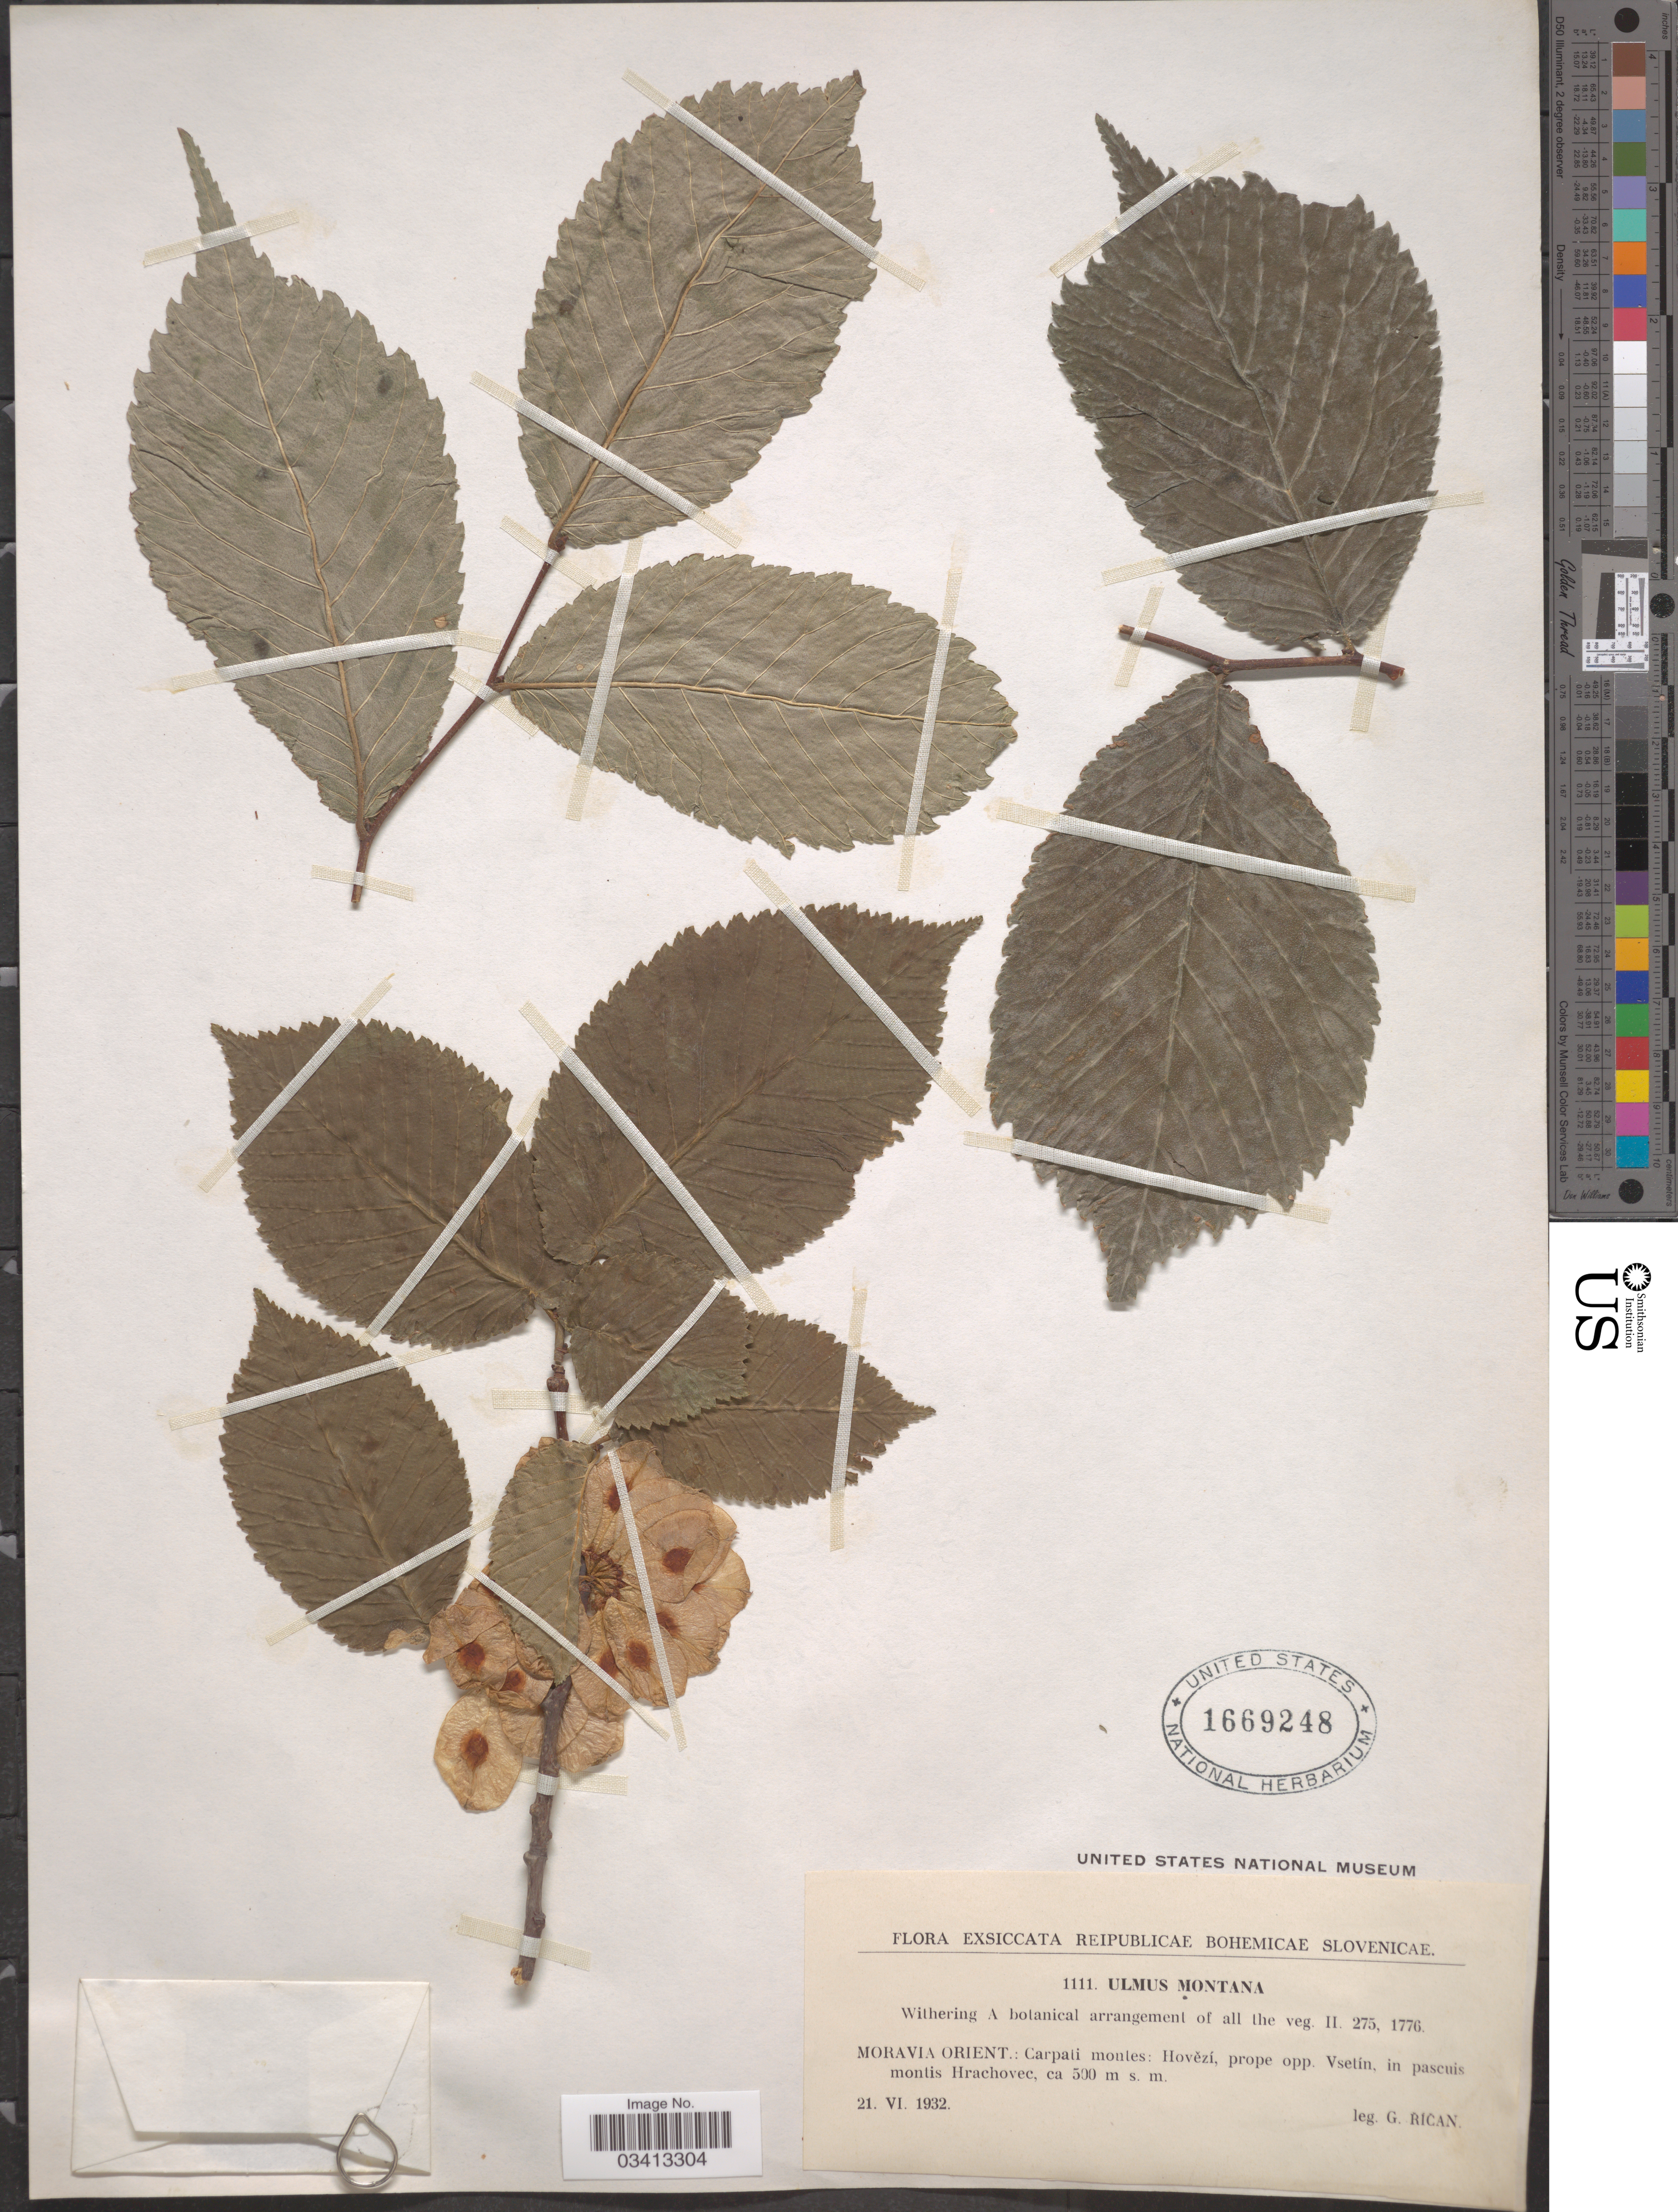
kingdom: Plantae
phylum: Tracheophyta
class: Magnoliopsida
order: Rosales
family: Ulmaceae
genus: Ulmus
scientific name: Ulmus glabra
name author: Huds.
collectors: G. Rican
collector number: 1111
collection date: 1932-06-21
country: Czechia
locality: Reipublicae Bohemicae Slovenicae. Moravia Orient.: Carpati montes: Hovězí, prope opp. Vsetín, in pascuis montis Hrachovec.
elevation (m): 500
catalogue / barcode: US 1669248